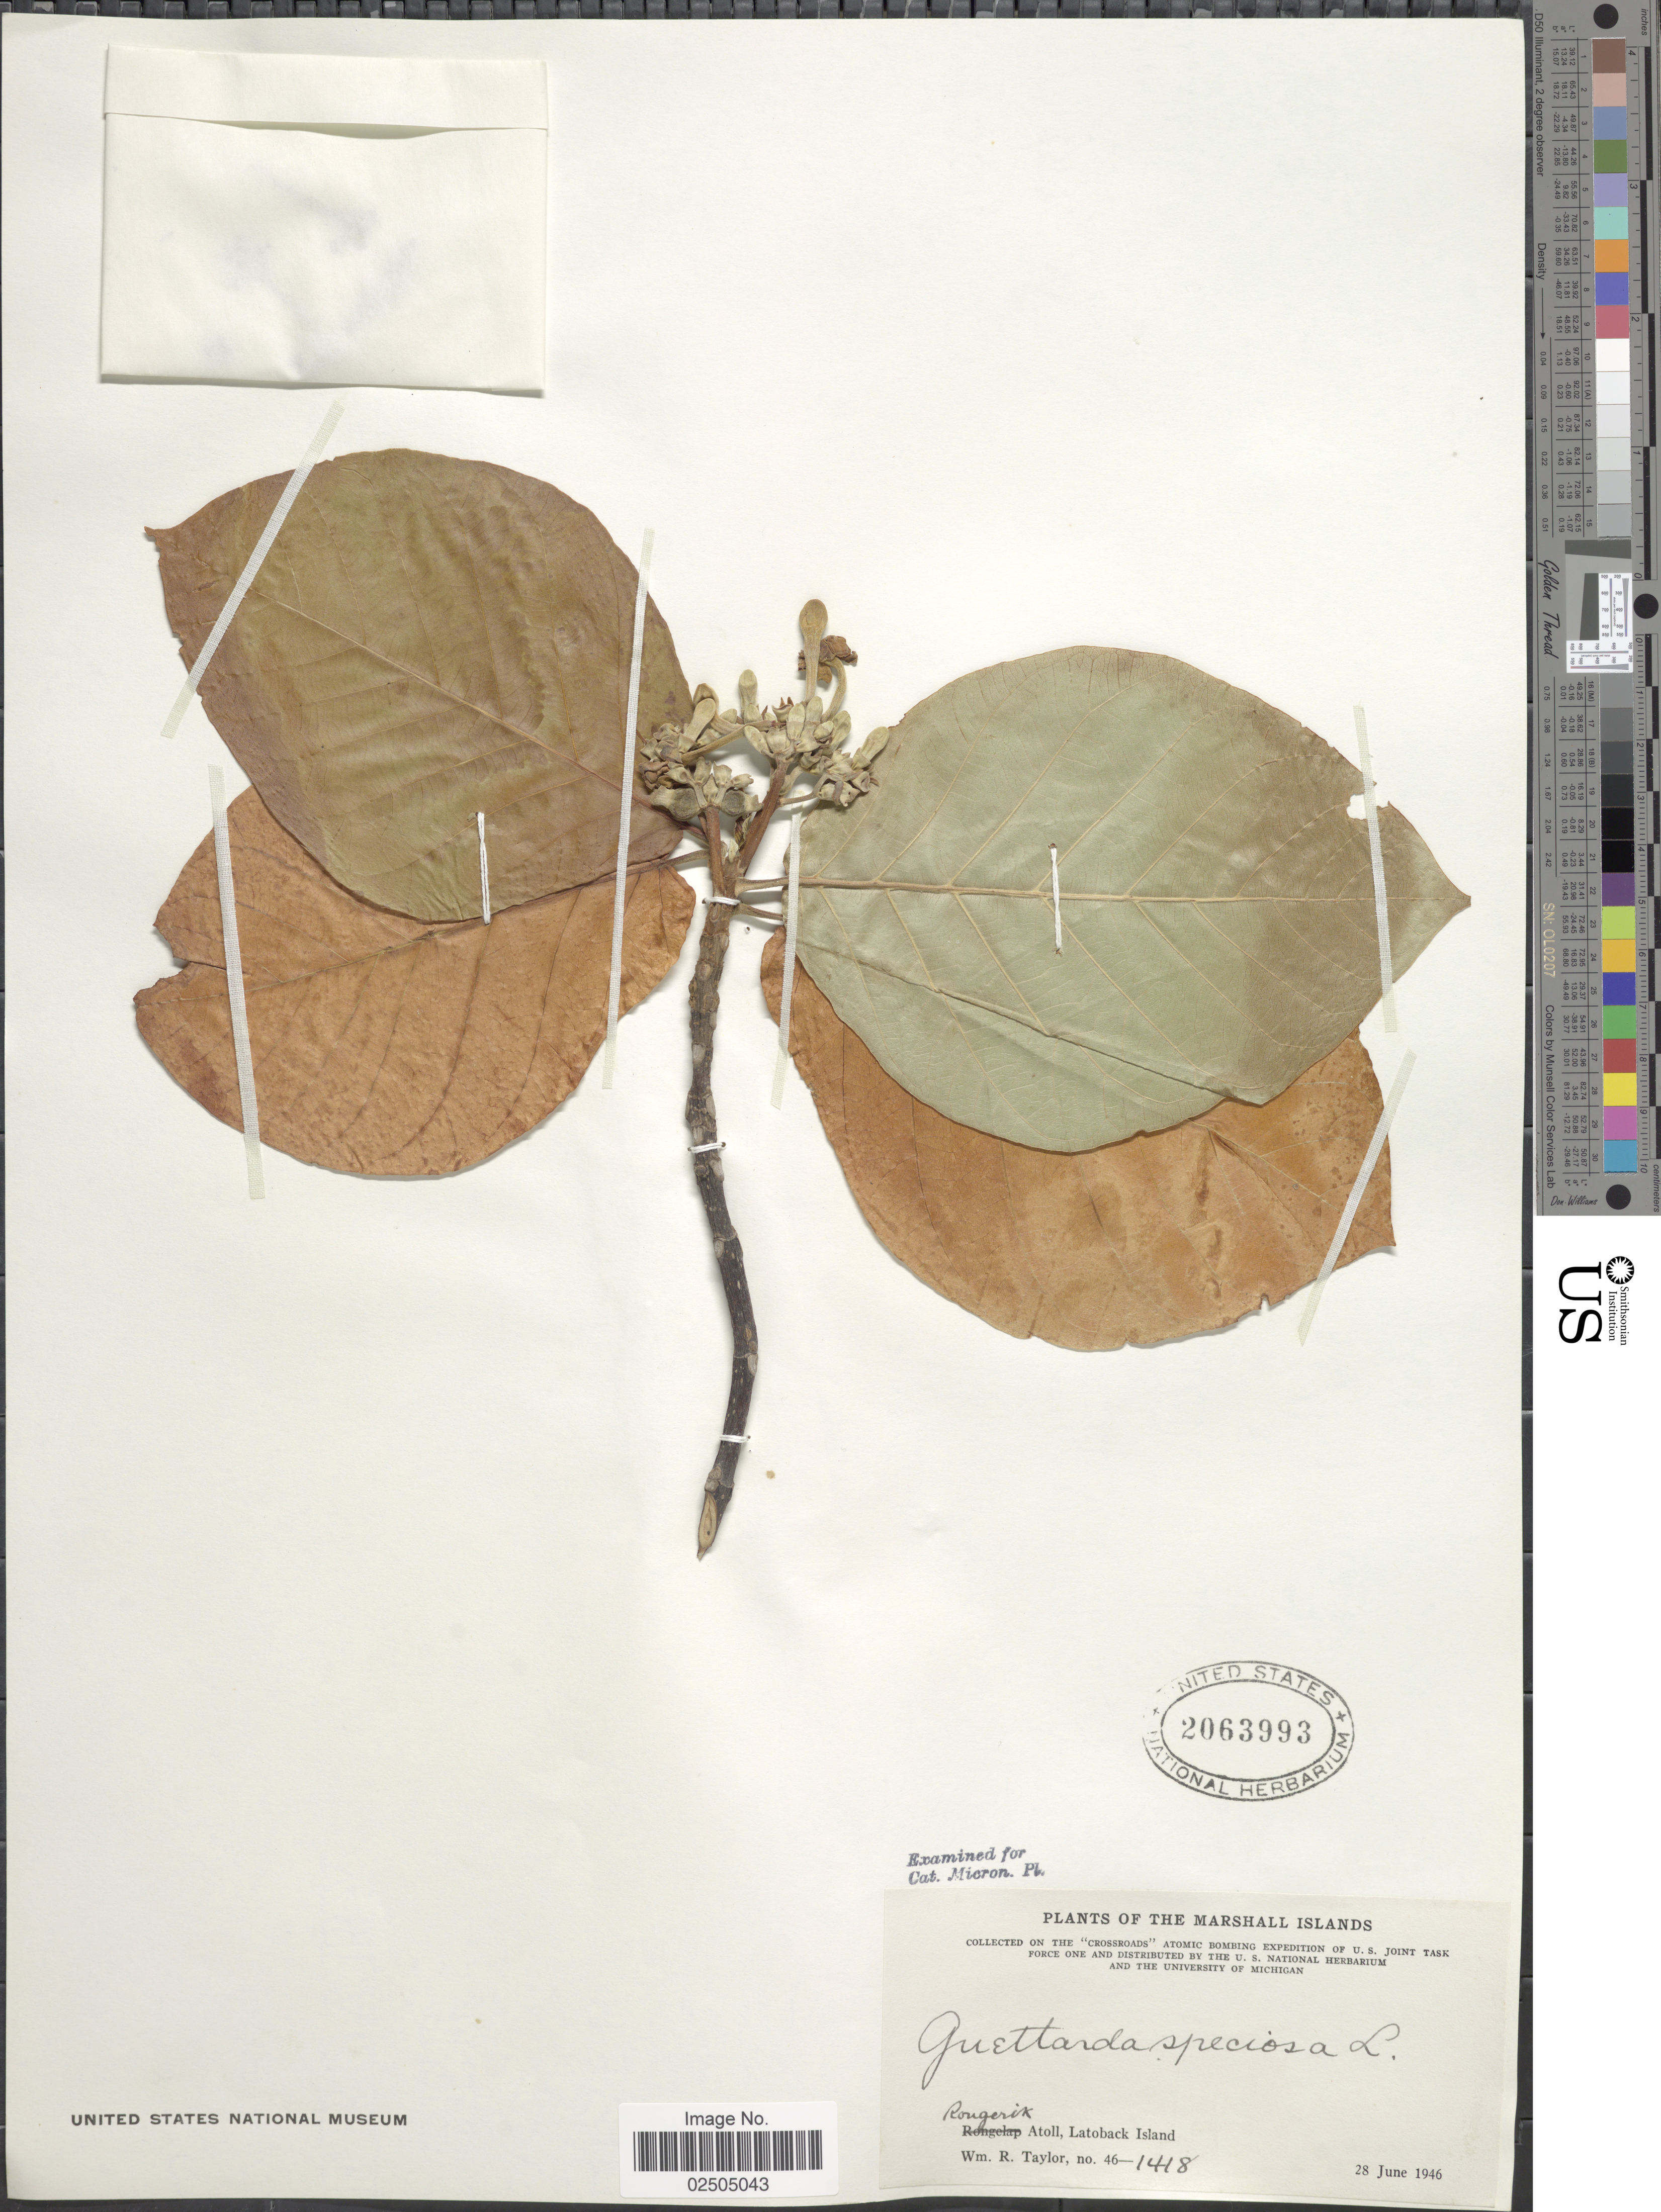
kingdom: Plantae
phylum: Tracheophyta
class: Magnoliopsida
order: Gentianales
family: Rubiaceae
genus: Guettarda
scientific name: Guettarda speciosa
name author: L.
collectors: W. R. Taylor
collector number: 46-1418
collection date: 1946-06-28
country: Marshall Islands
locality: Rongerik Atoll, Latoback Island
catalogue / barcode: US 2063993